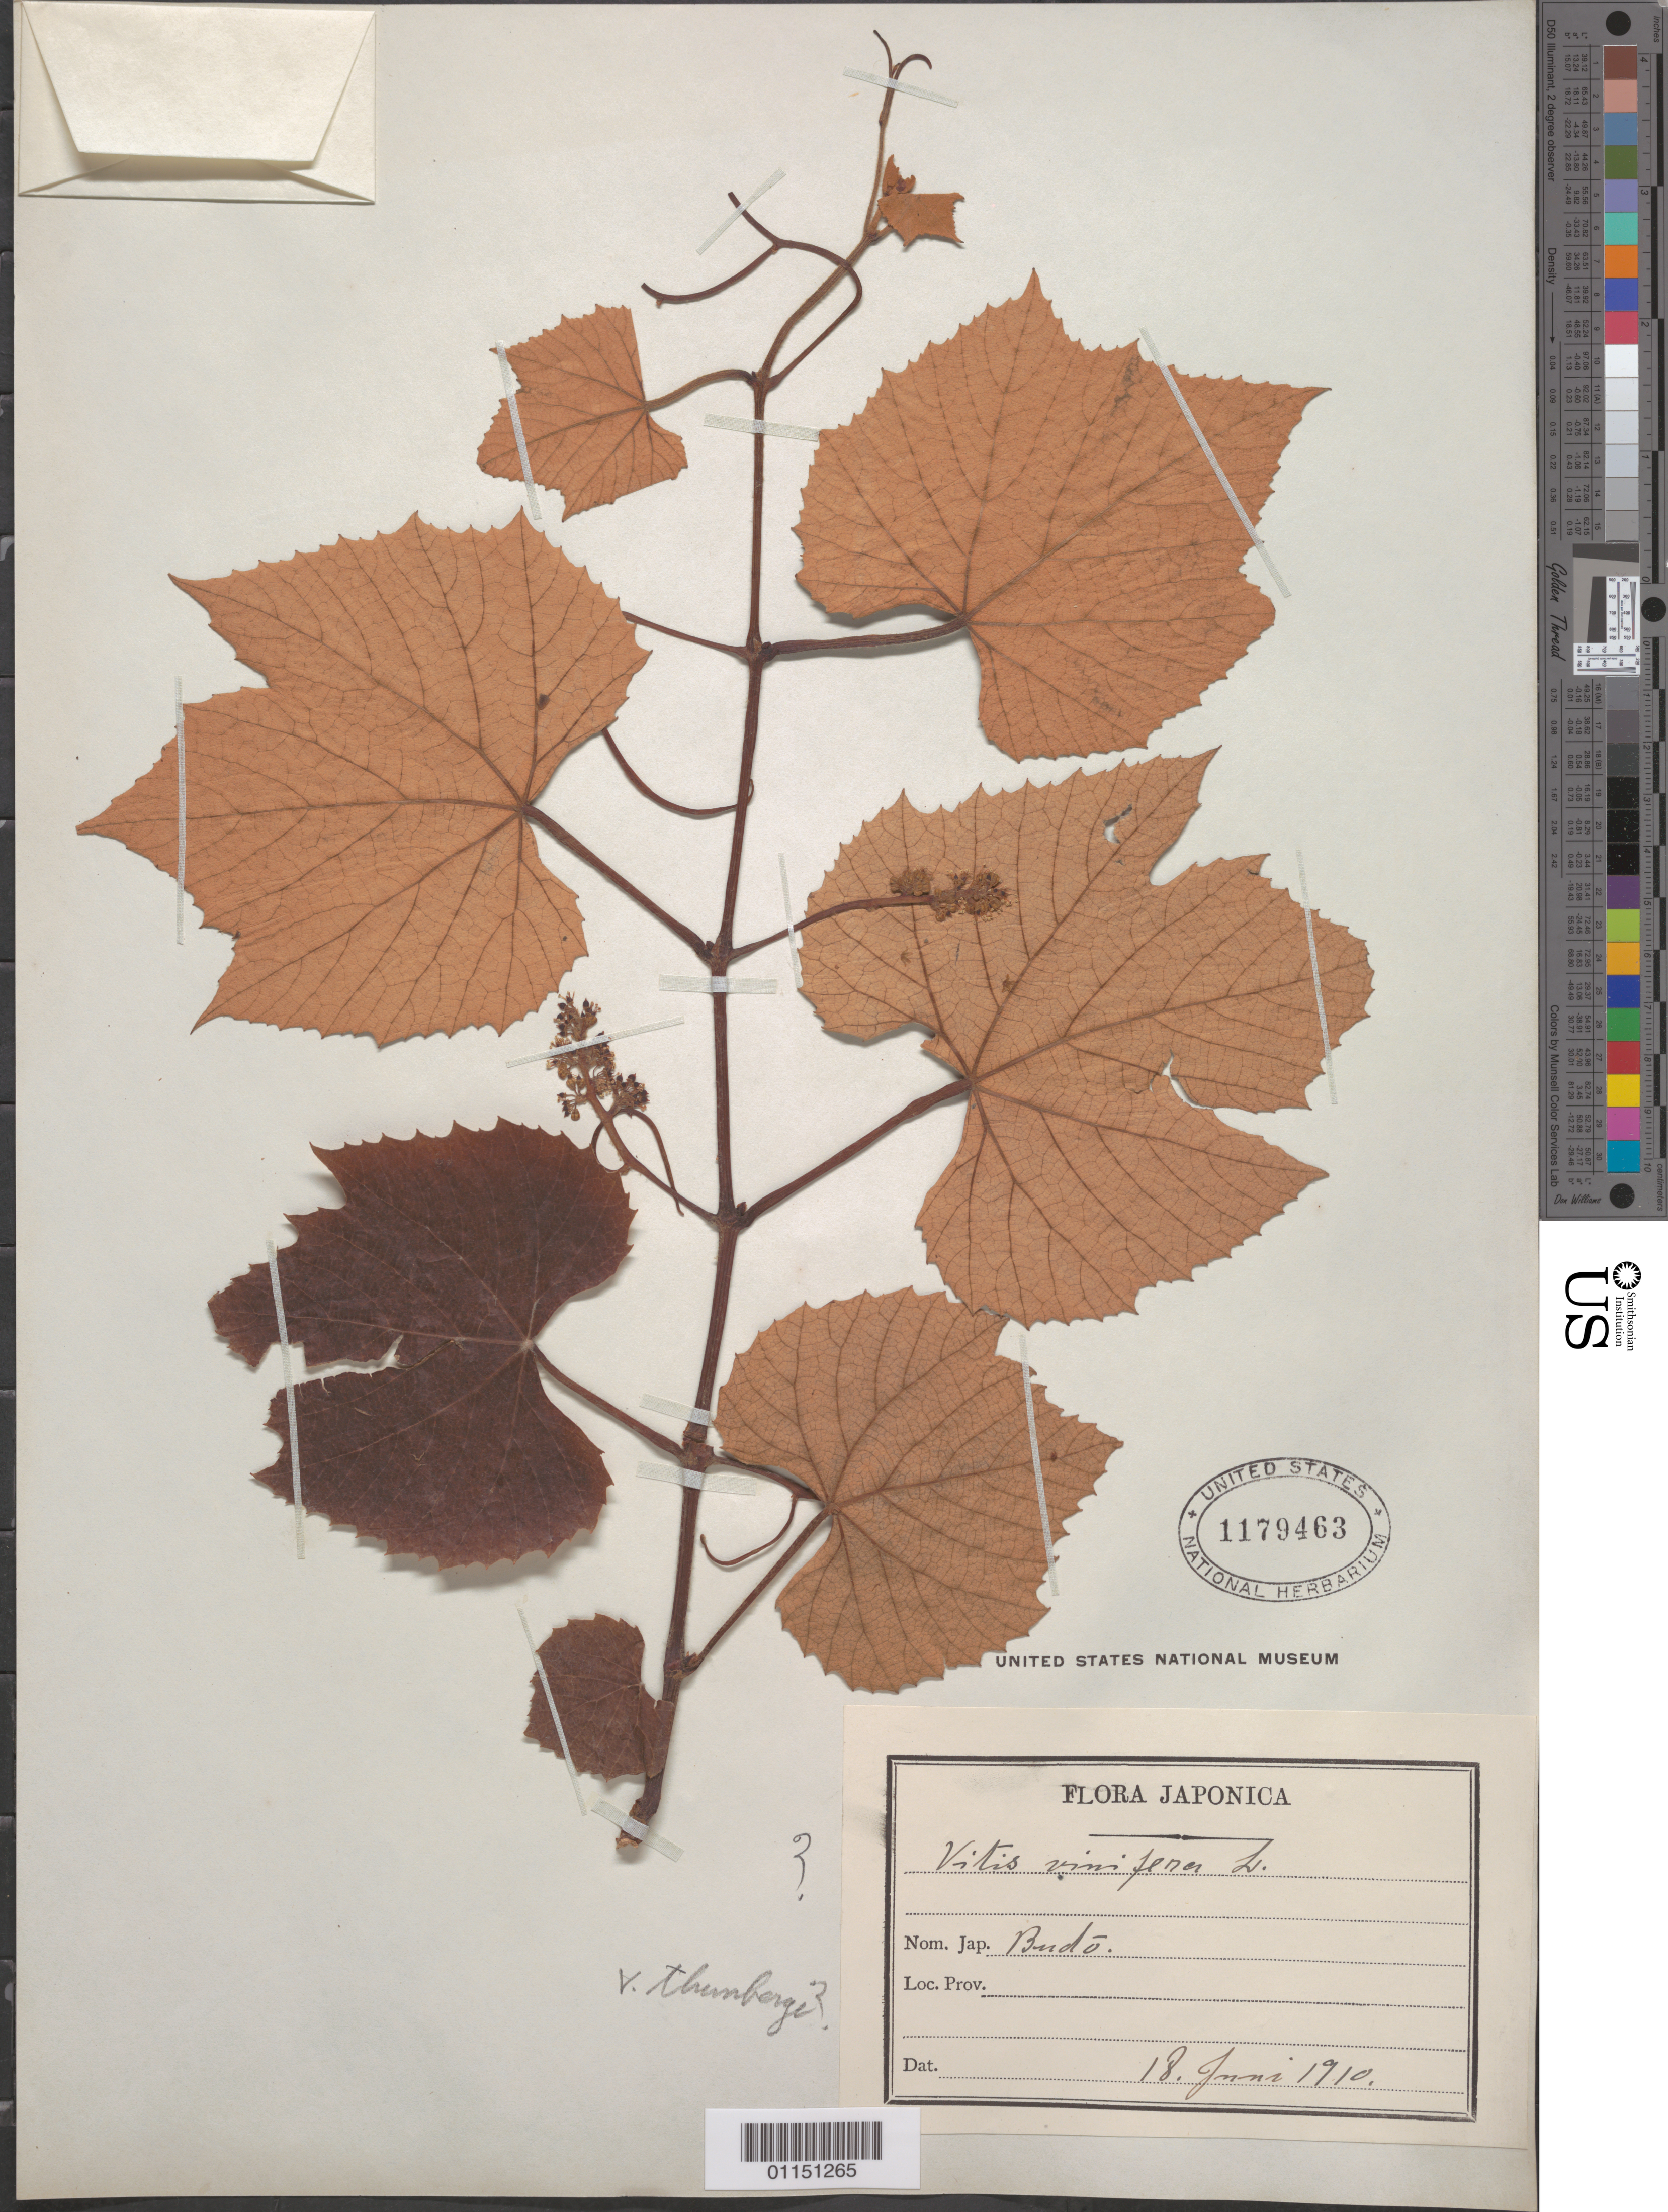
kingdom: Plantae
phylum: Tracheophyta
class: Magnoliopsida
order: Vitales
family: Vitaceae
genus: Vitis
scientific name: Vitis quinquangularis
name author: Rehder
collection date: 1910-06-18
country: Japan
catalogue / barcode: US 1179463